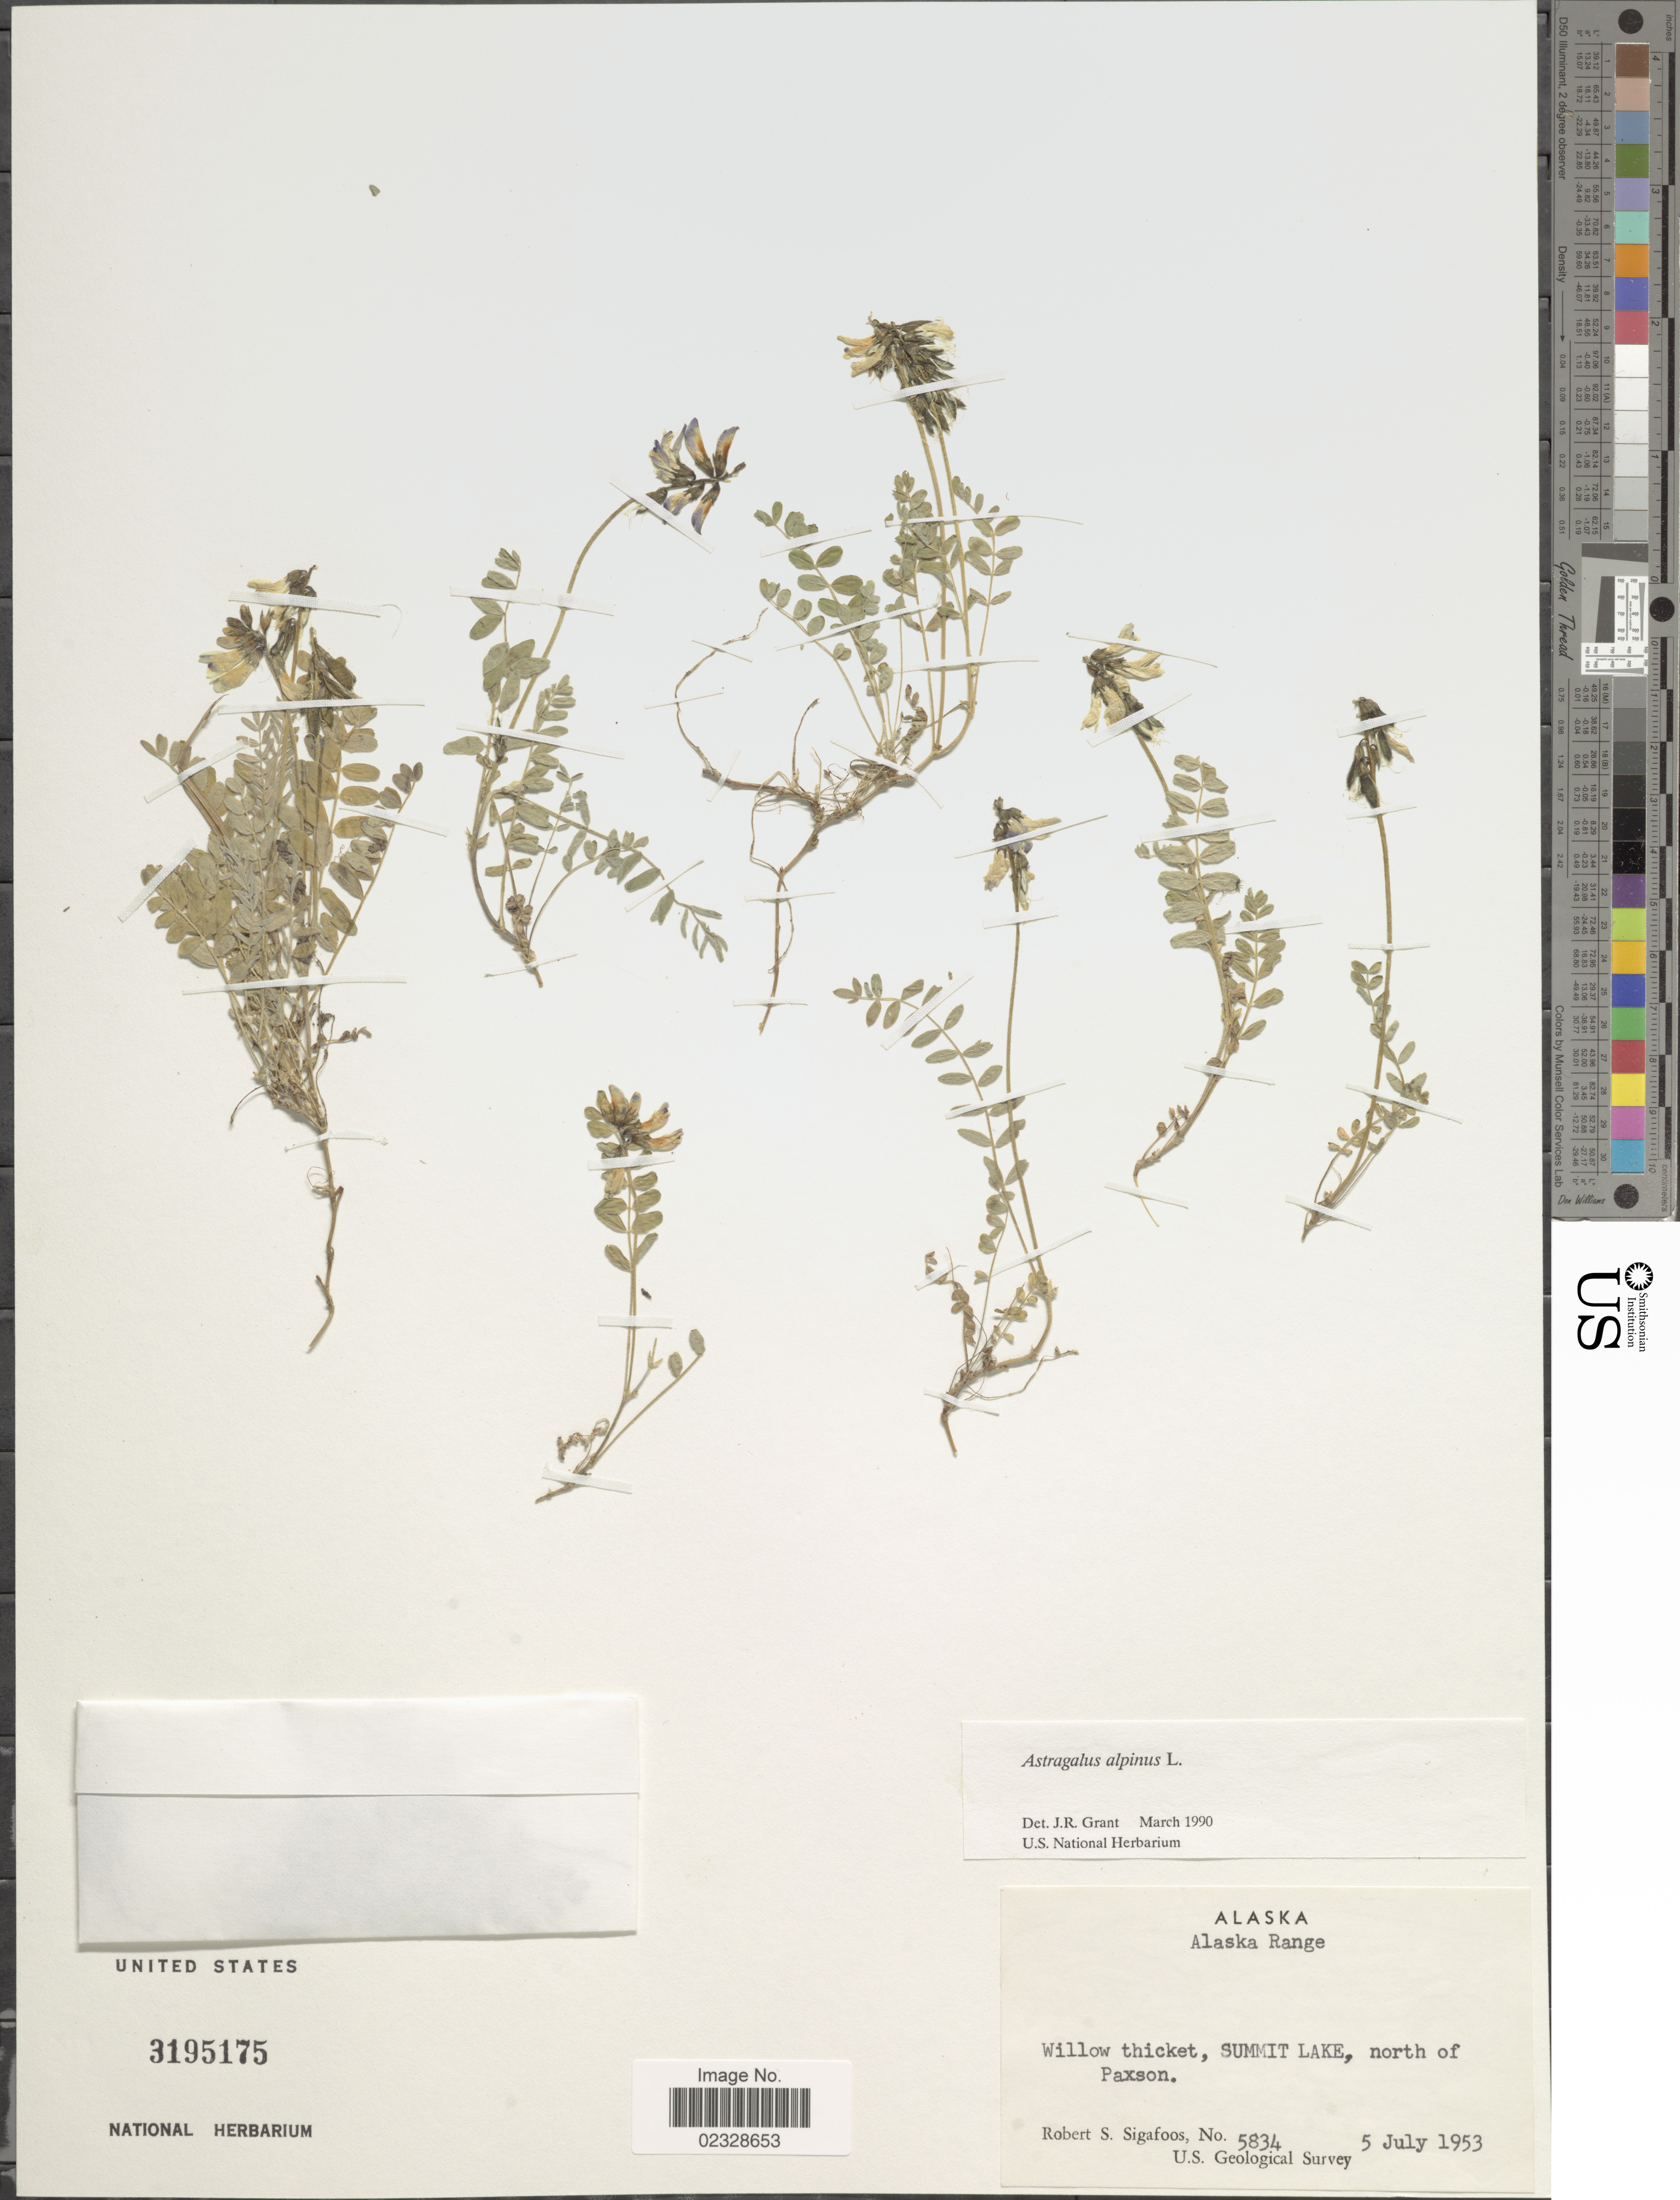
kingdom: Plantae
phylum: Tracheophyta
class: Magnoliopsida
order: Fabales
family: Fabaceae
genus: Astragalus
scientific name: Astragalus alpinus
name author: L.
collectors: R. Sigafoos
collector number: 5834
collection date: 1953-01-05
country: United States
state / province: Alaska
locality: Alaska Range. Willow thicket, Summit Lake, north of Paxson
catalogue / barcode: US 3195175